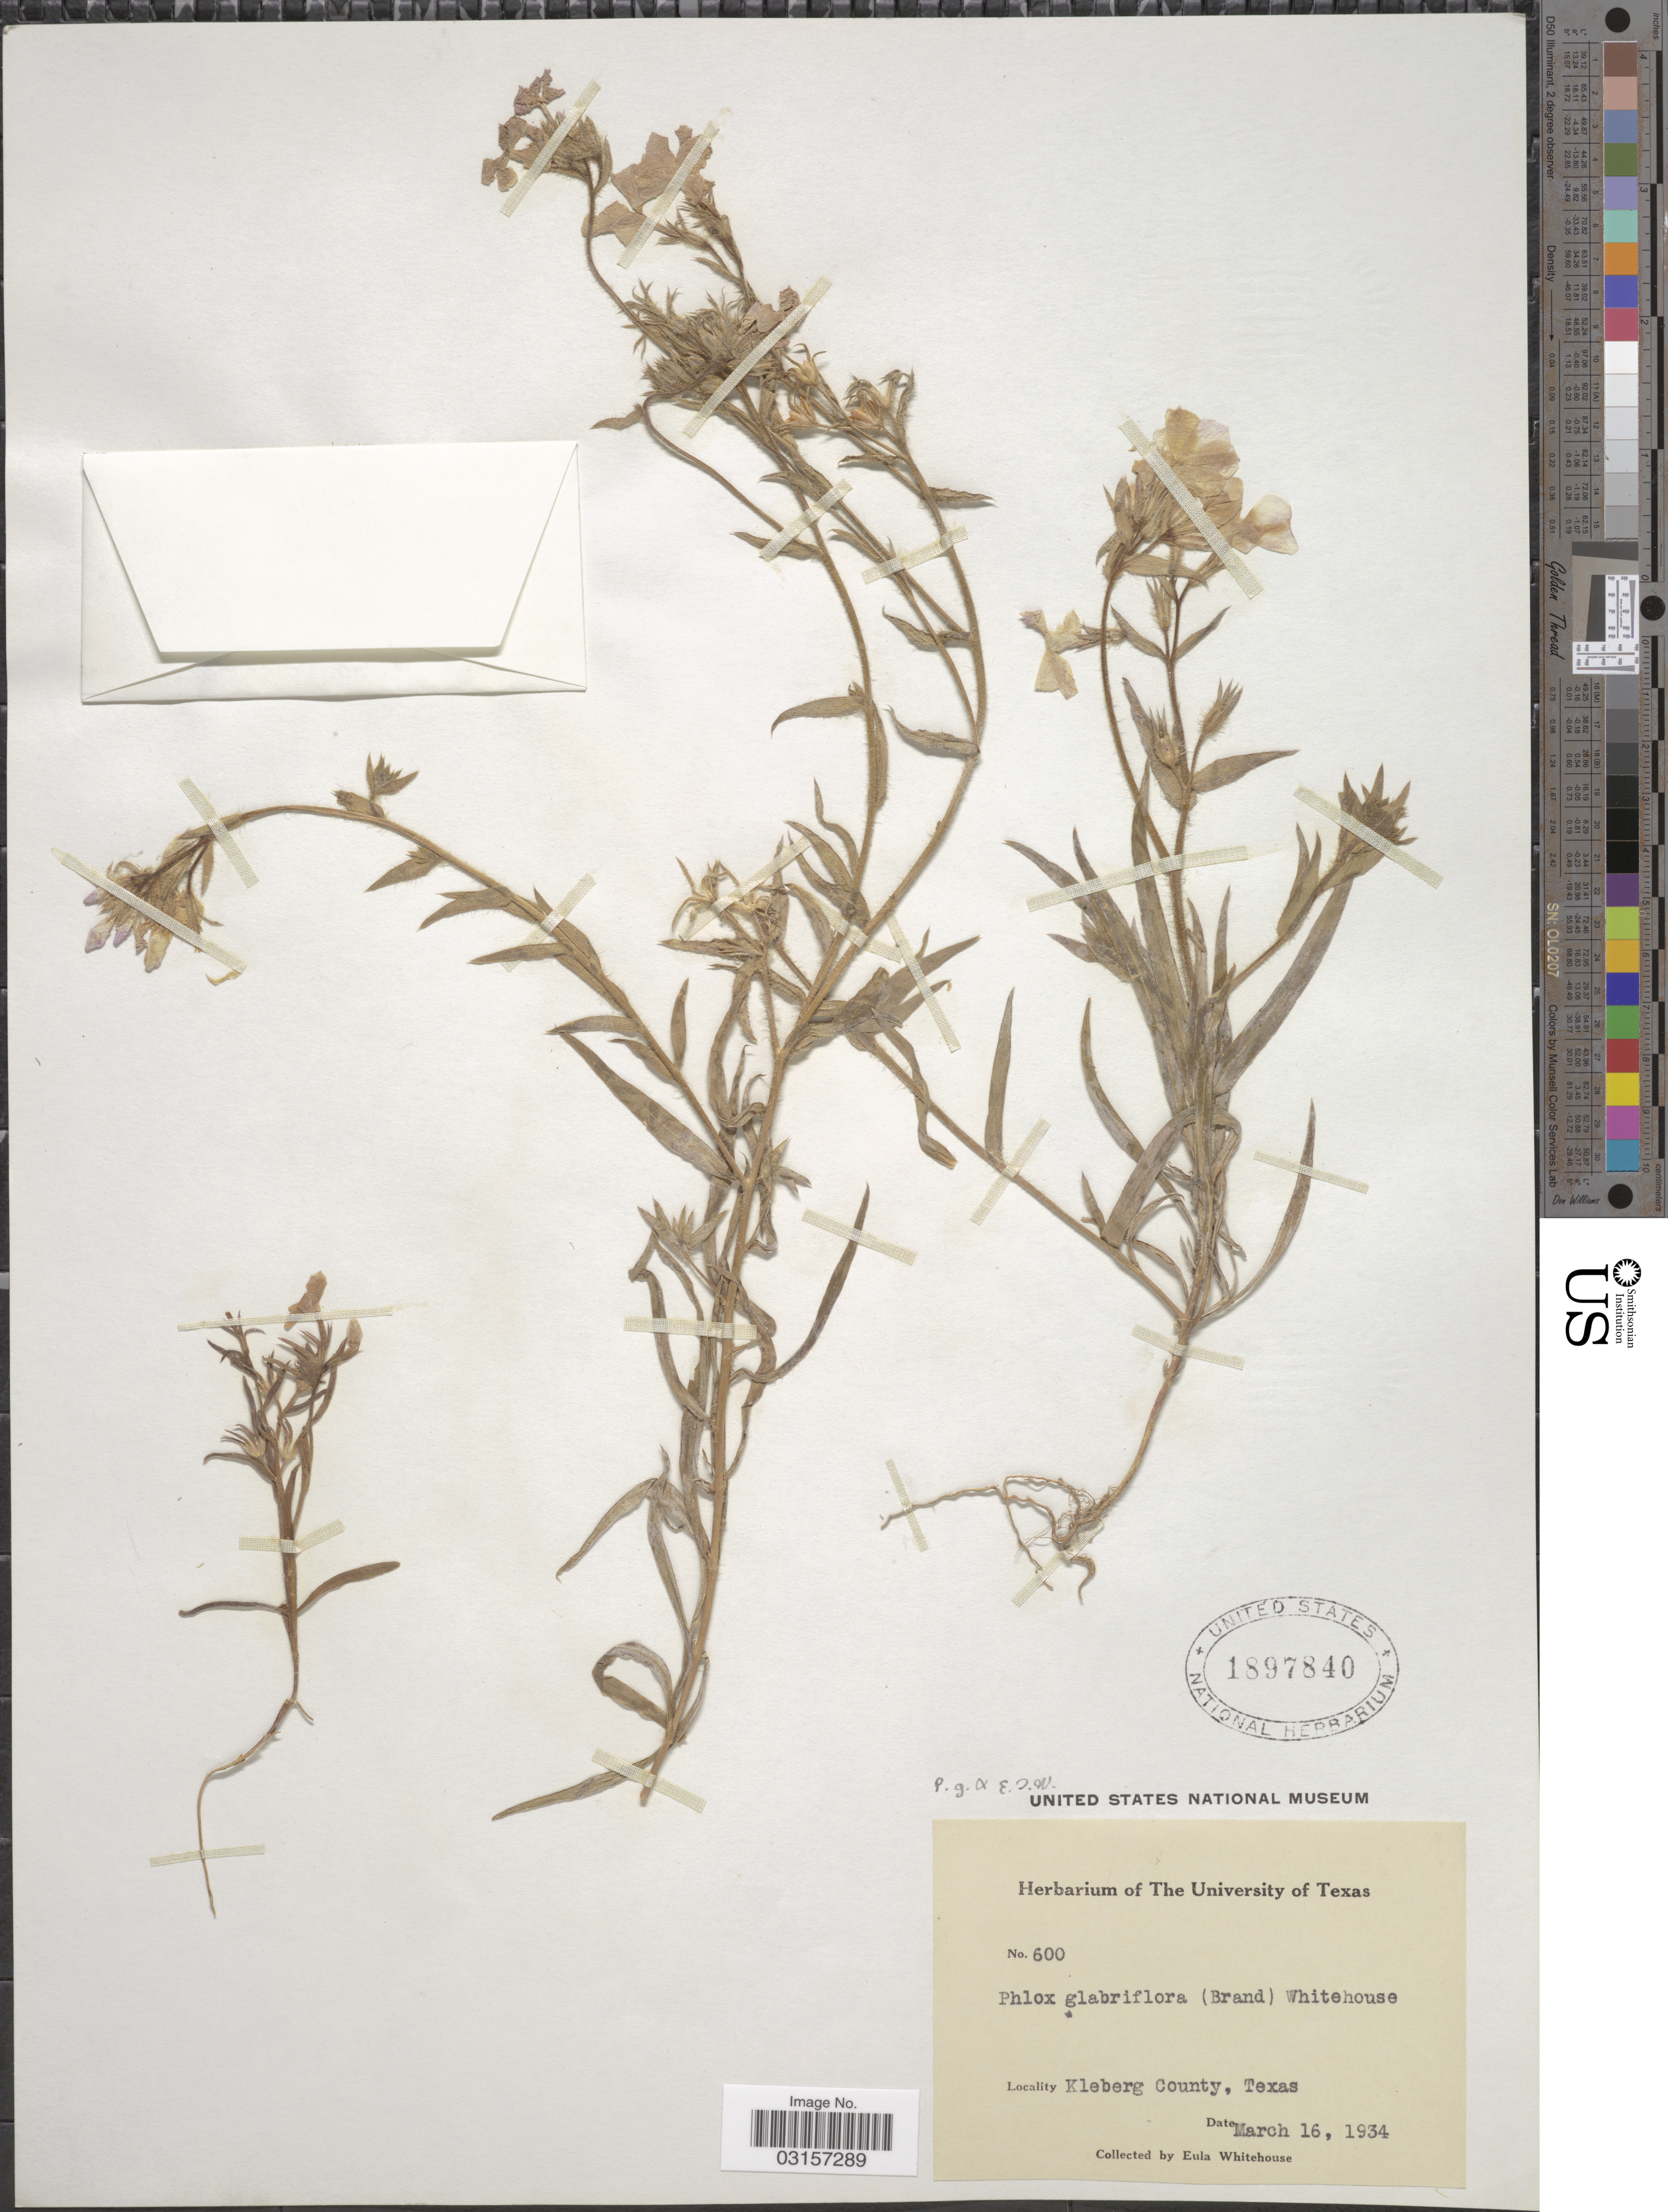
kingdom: Plantae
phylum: Tracheophyta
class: Magnoliopsida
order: Ericales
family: Polemoniaceae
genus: Phlox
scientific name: Phlox glabriflora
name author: (Brand) Whitehouse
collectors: E. Whitehouse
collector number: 600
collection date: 1934-03-16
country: United States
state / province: Texas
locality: Kleberg County.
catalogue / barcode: US 1897840